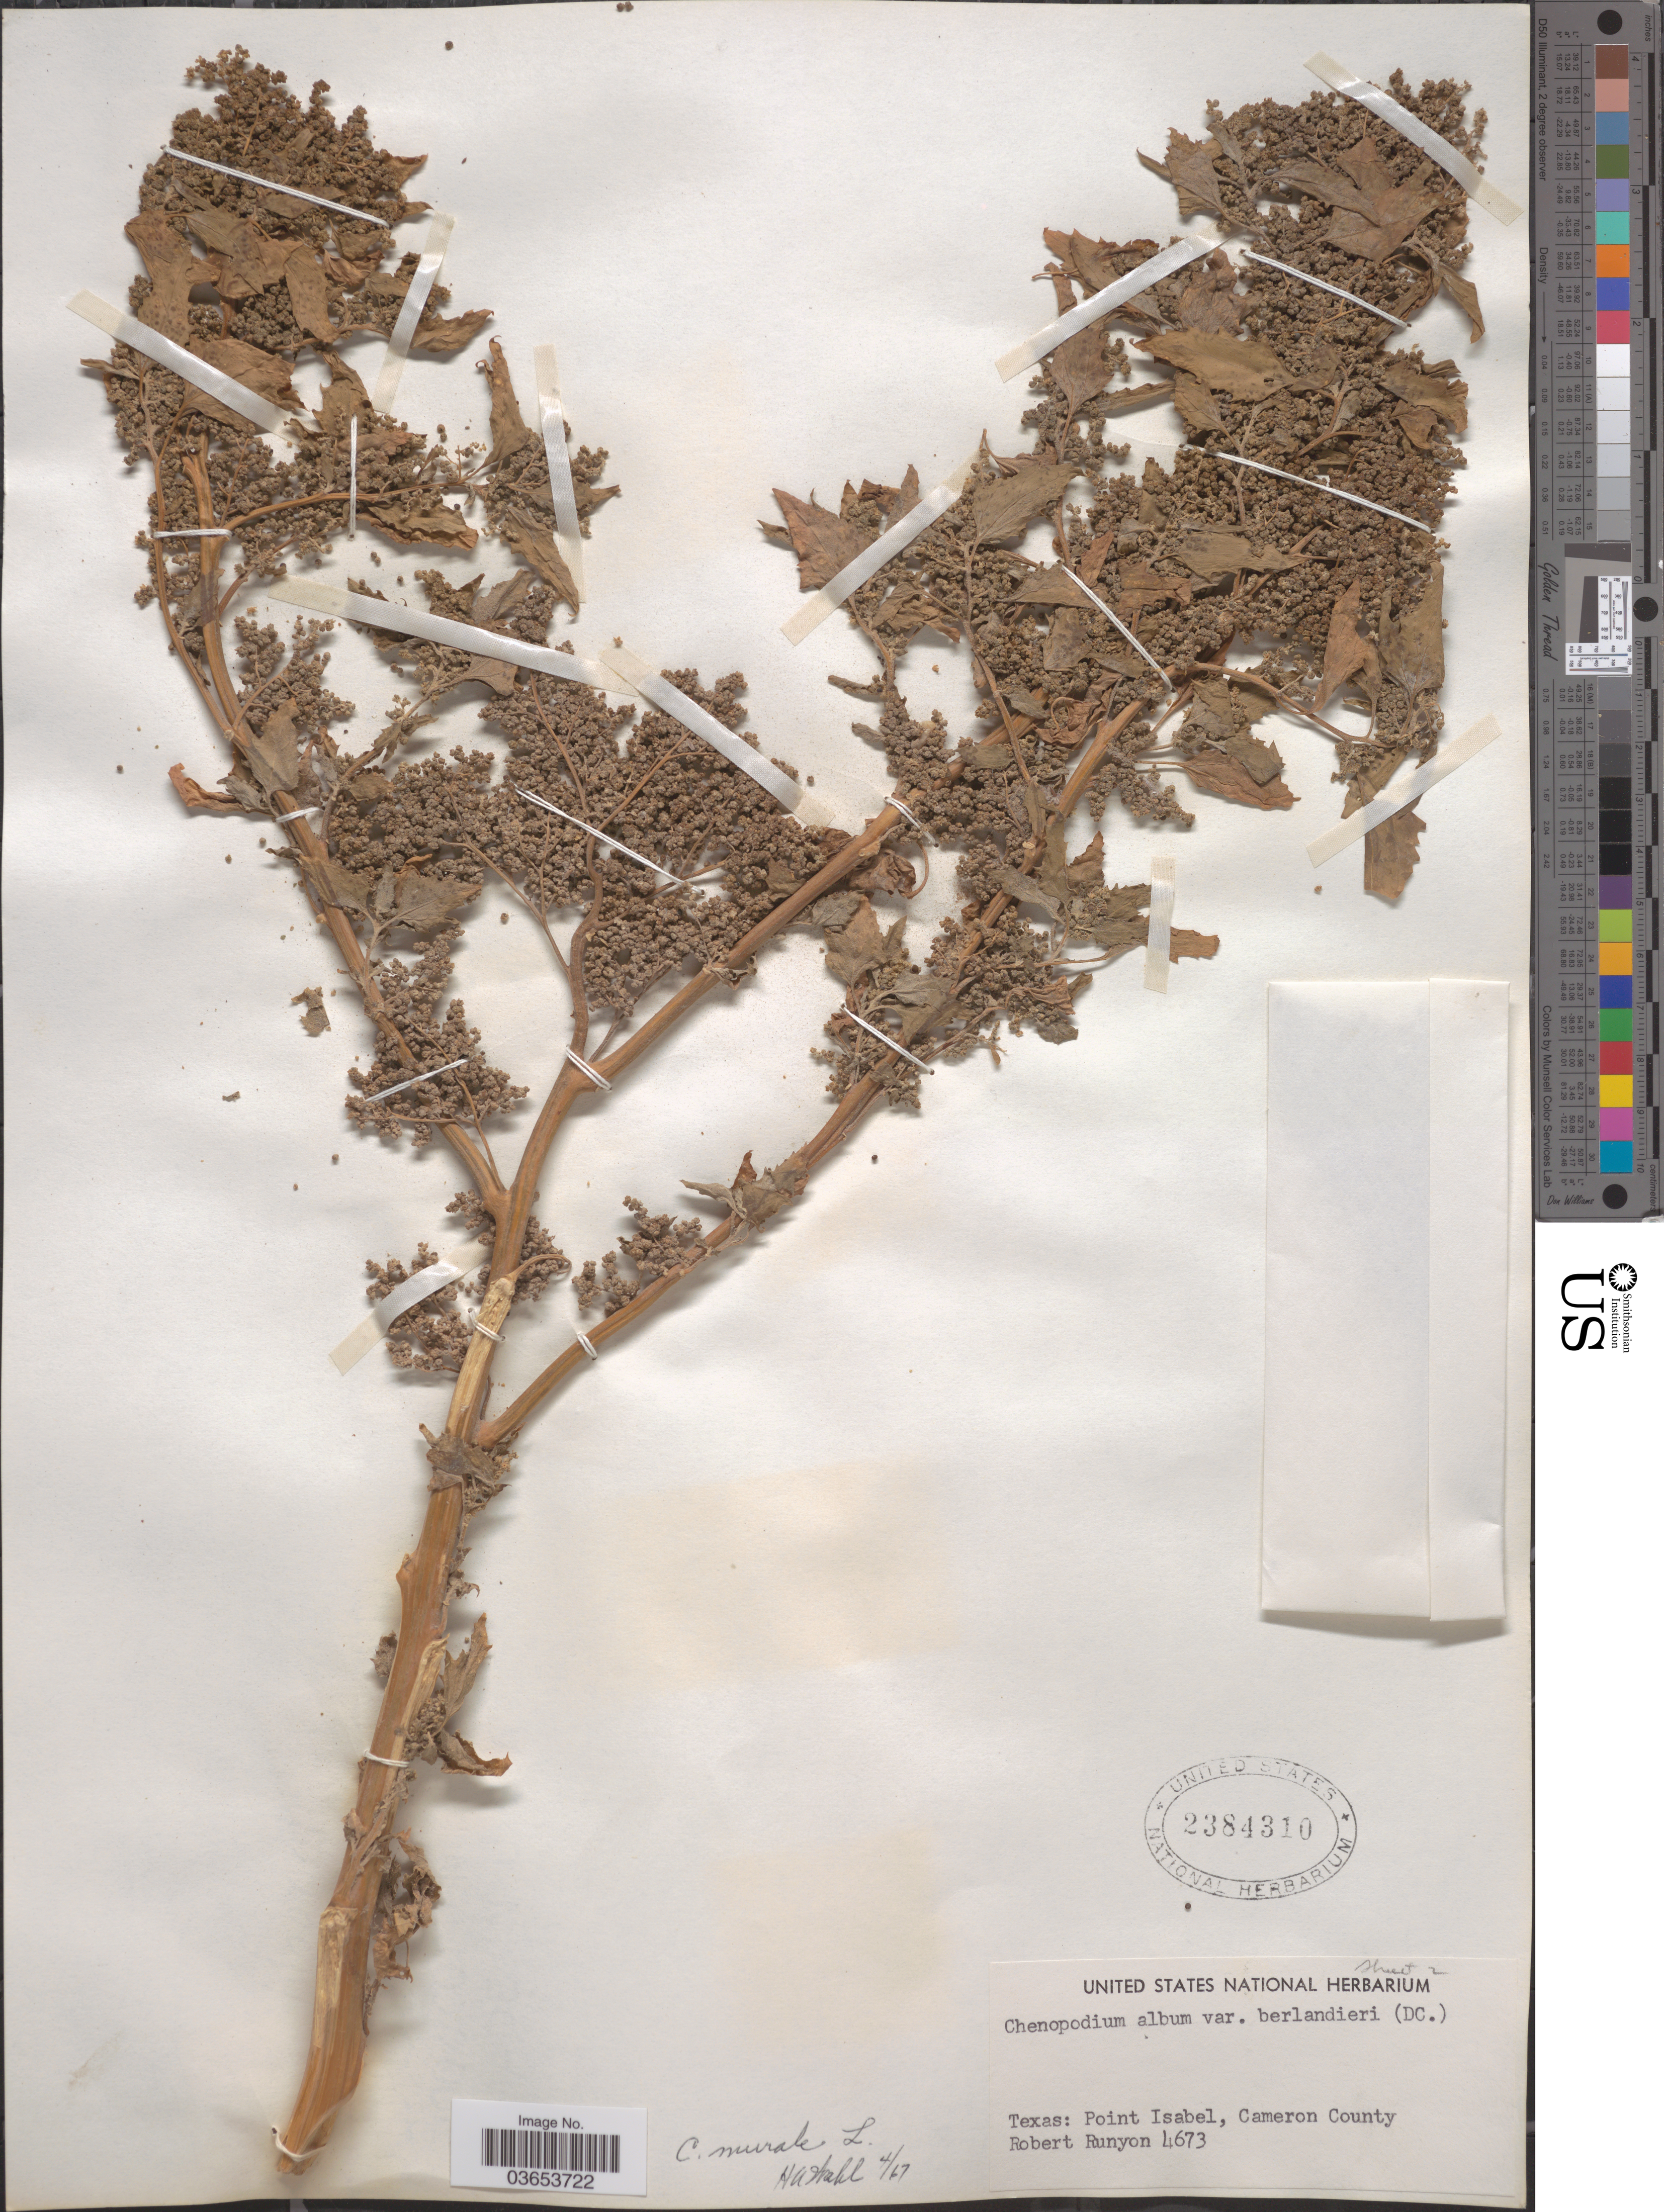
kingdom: Plantae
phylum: Tracheophyta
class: Magnoliopsida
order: Caryophyllales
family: Amaranthaceae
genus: Chenopodium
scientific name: Chenopodium murale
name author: L.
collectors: R. Runyon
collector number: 4673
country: United States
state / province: Texas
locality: Point Isabel, Cameron County.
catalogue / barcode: US 2384310